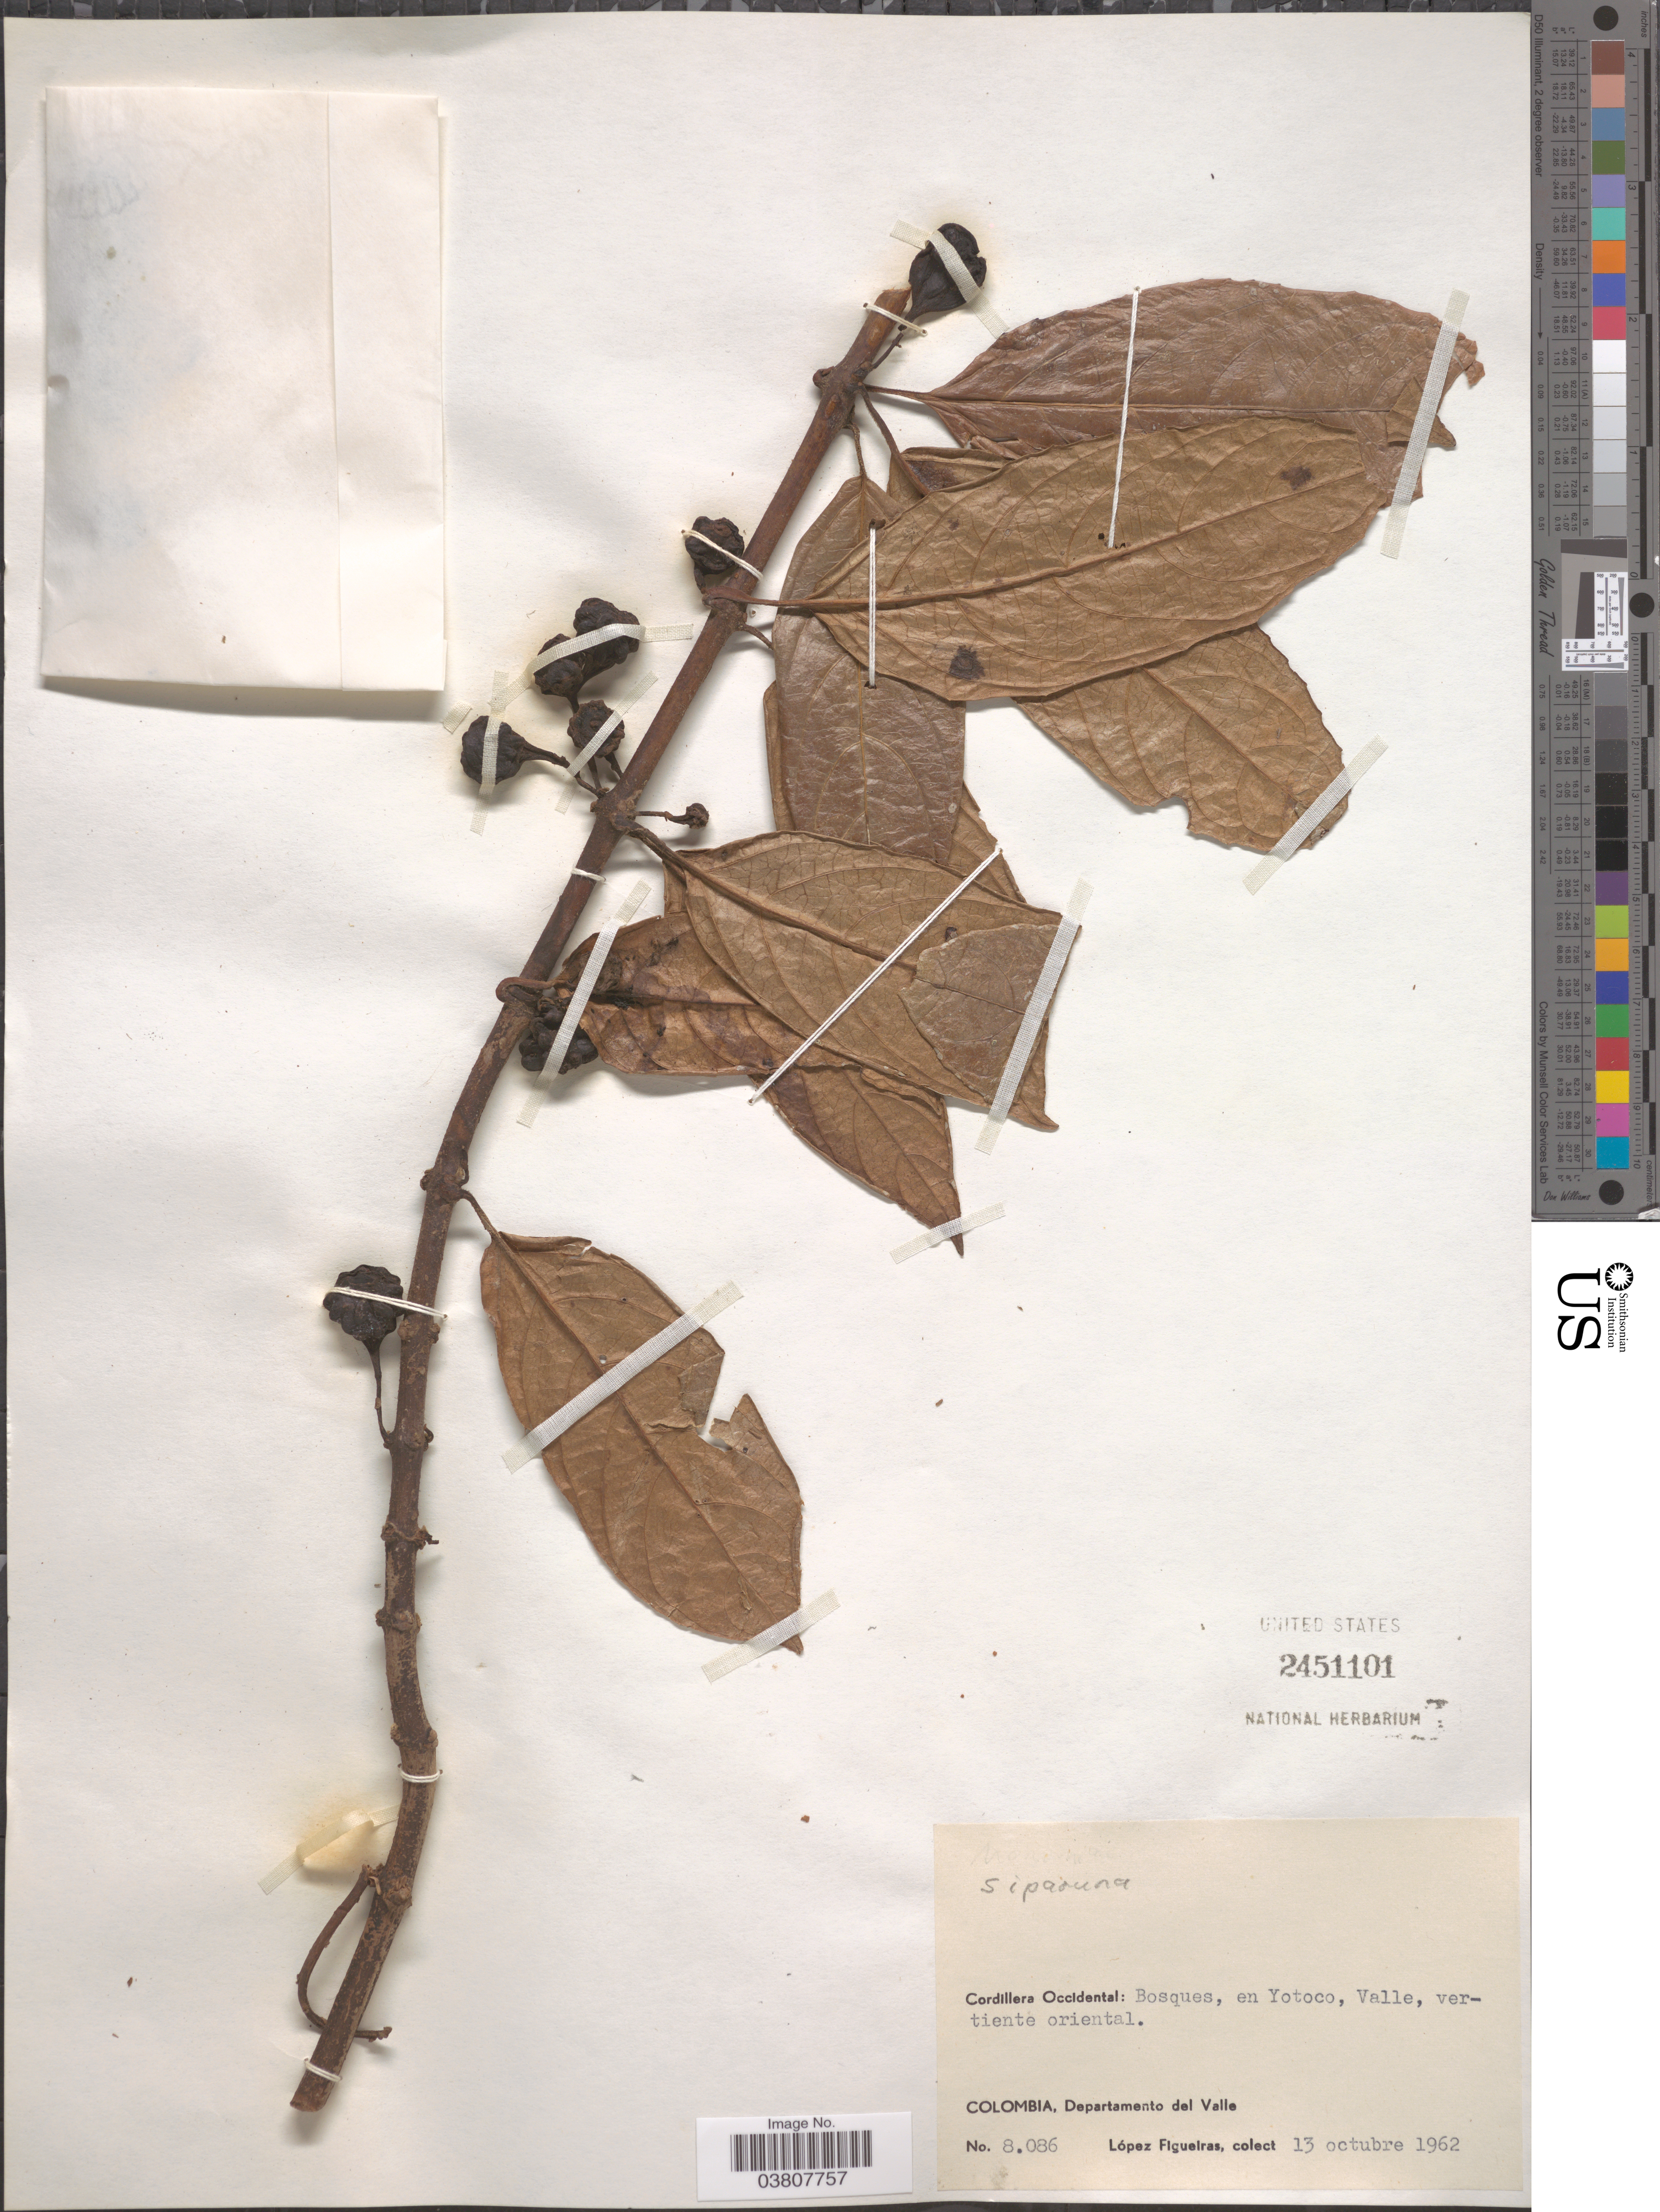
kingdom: Plantae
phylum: Tracheophyta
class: Magnoliopsida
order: Laurales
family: Siparunaceae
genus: Siparuna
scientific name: Siparuna sp.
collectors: M. López Figueiras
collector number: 8086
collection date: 1962-10-13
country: Colombia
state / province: Valle del Cauca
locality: Cordillera Central: Bosques, en Yotoco, Valle, vertiente oriental. Departamento del Valle.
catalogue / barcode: US 2451101